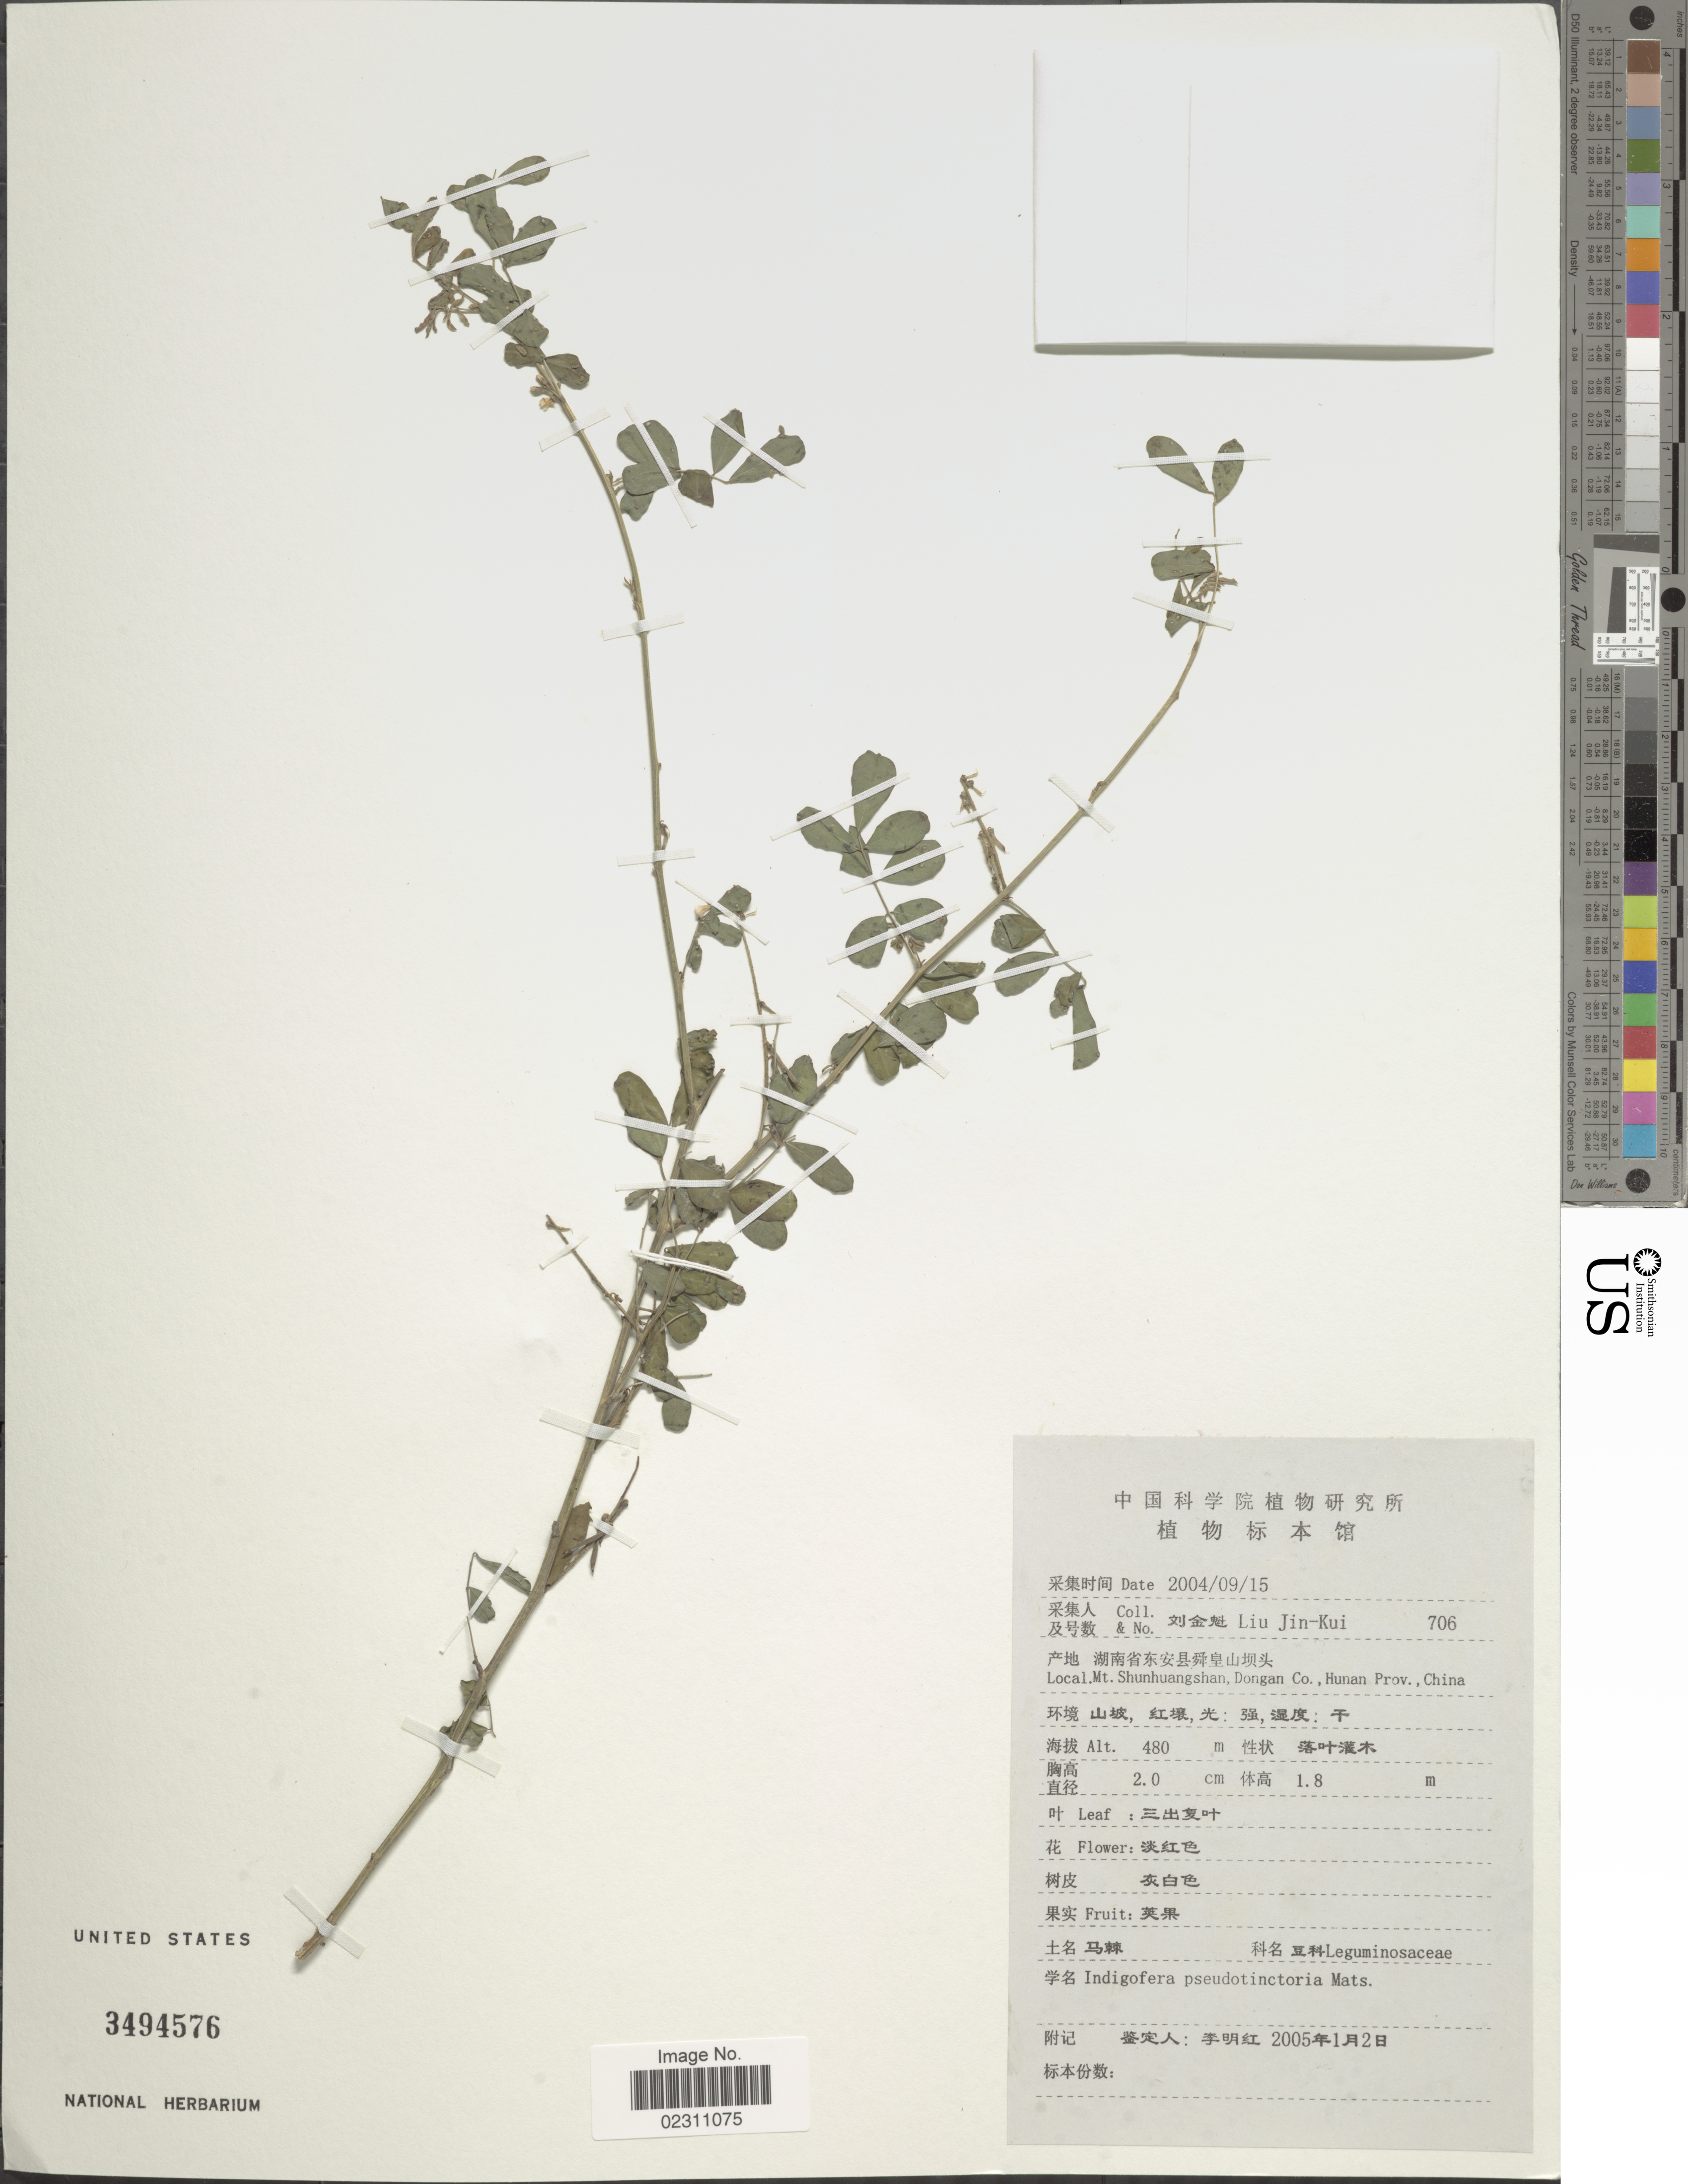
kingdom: Plantae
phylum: Tracheophyta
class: Magnoliopsida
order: Fabales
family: Fabaceae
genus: Indigofera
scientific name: Indigofera pseudotinctoria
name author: Matsum.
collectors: Liu Jin-Kui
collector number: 706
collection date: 2004-09-15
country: China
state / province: Hunan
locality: Mt. Shunhuangshan, Dongan Co.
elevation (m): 480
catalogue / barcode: US 3494576